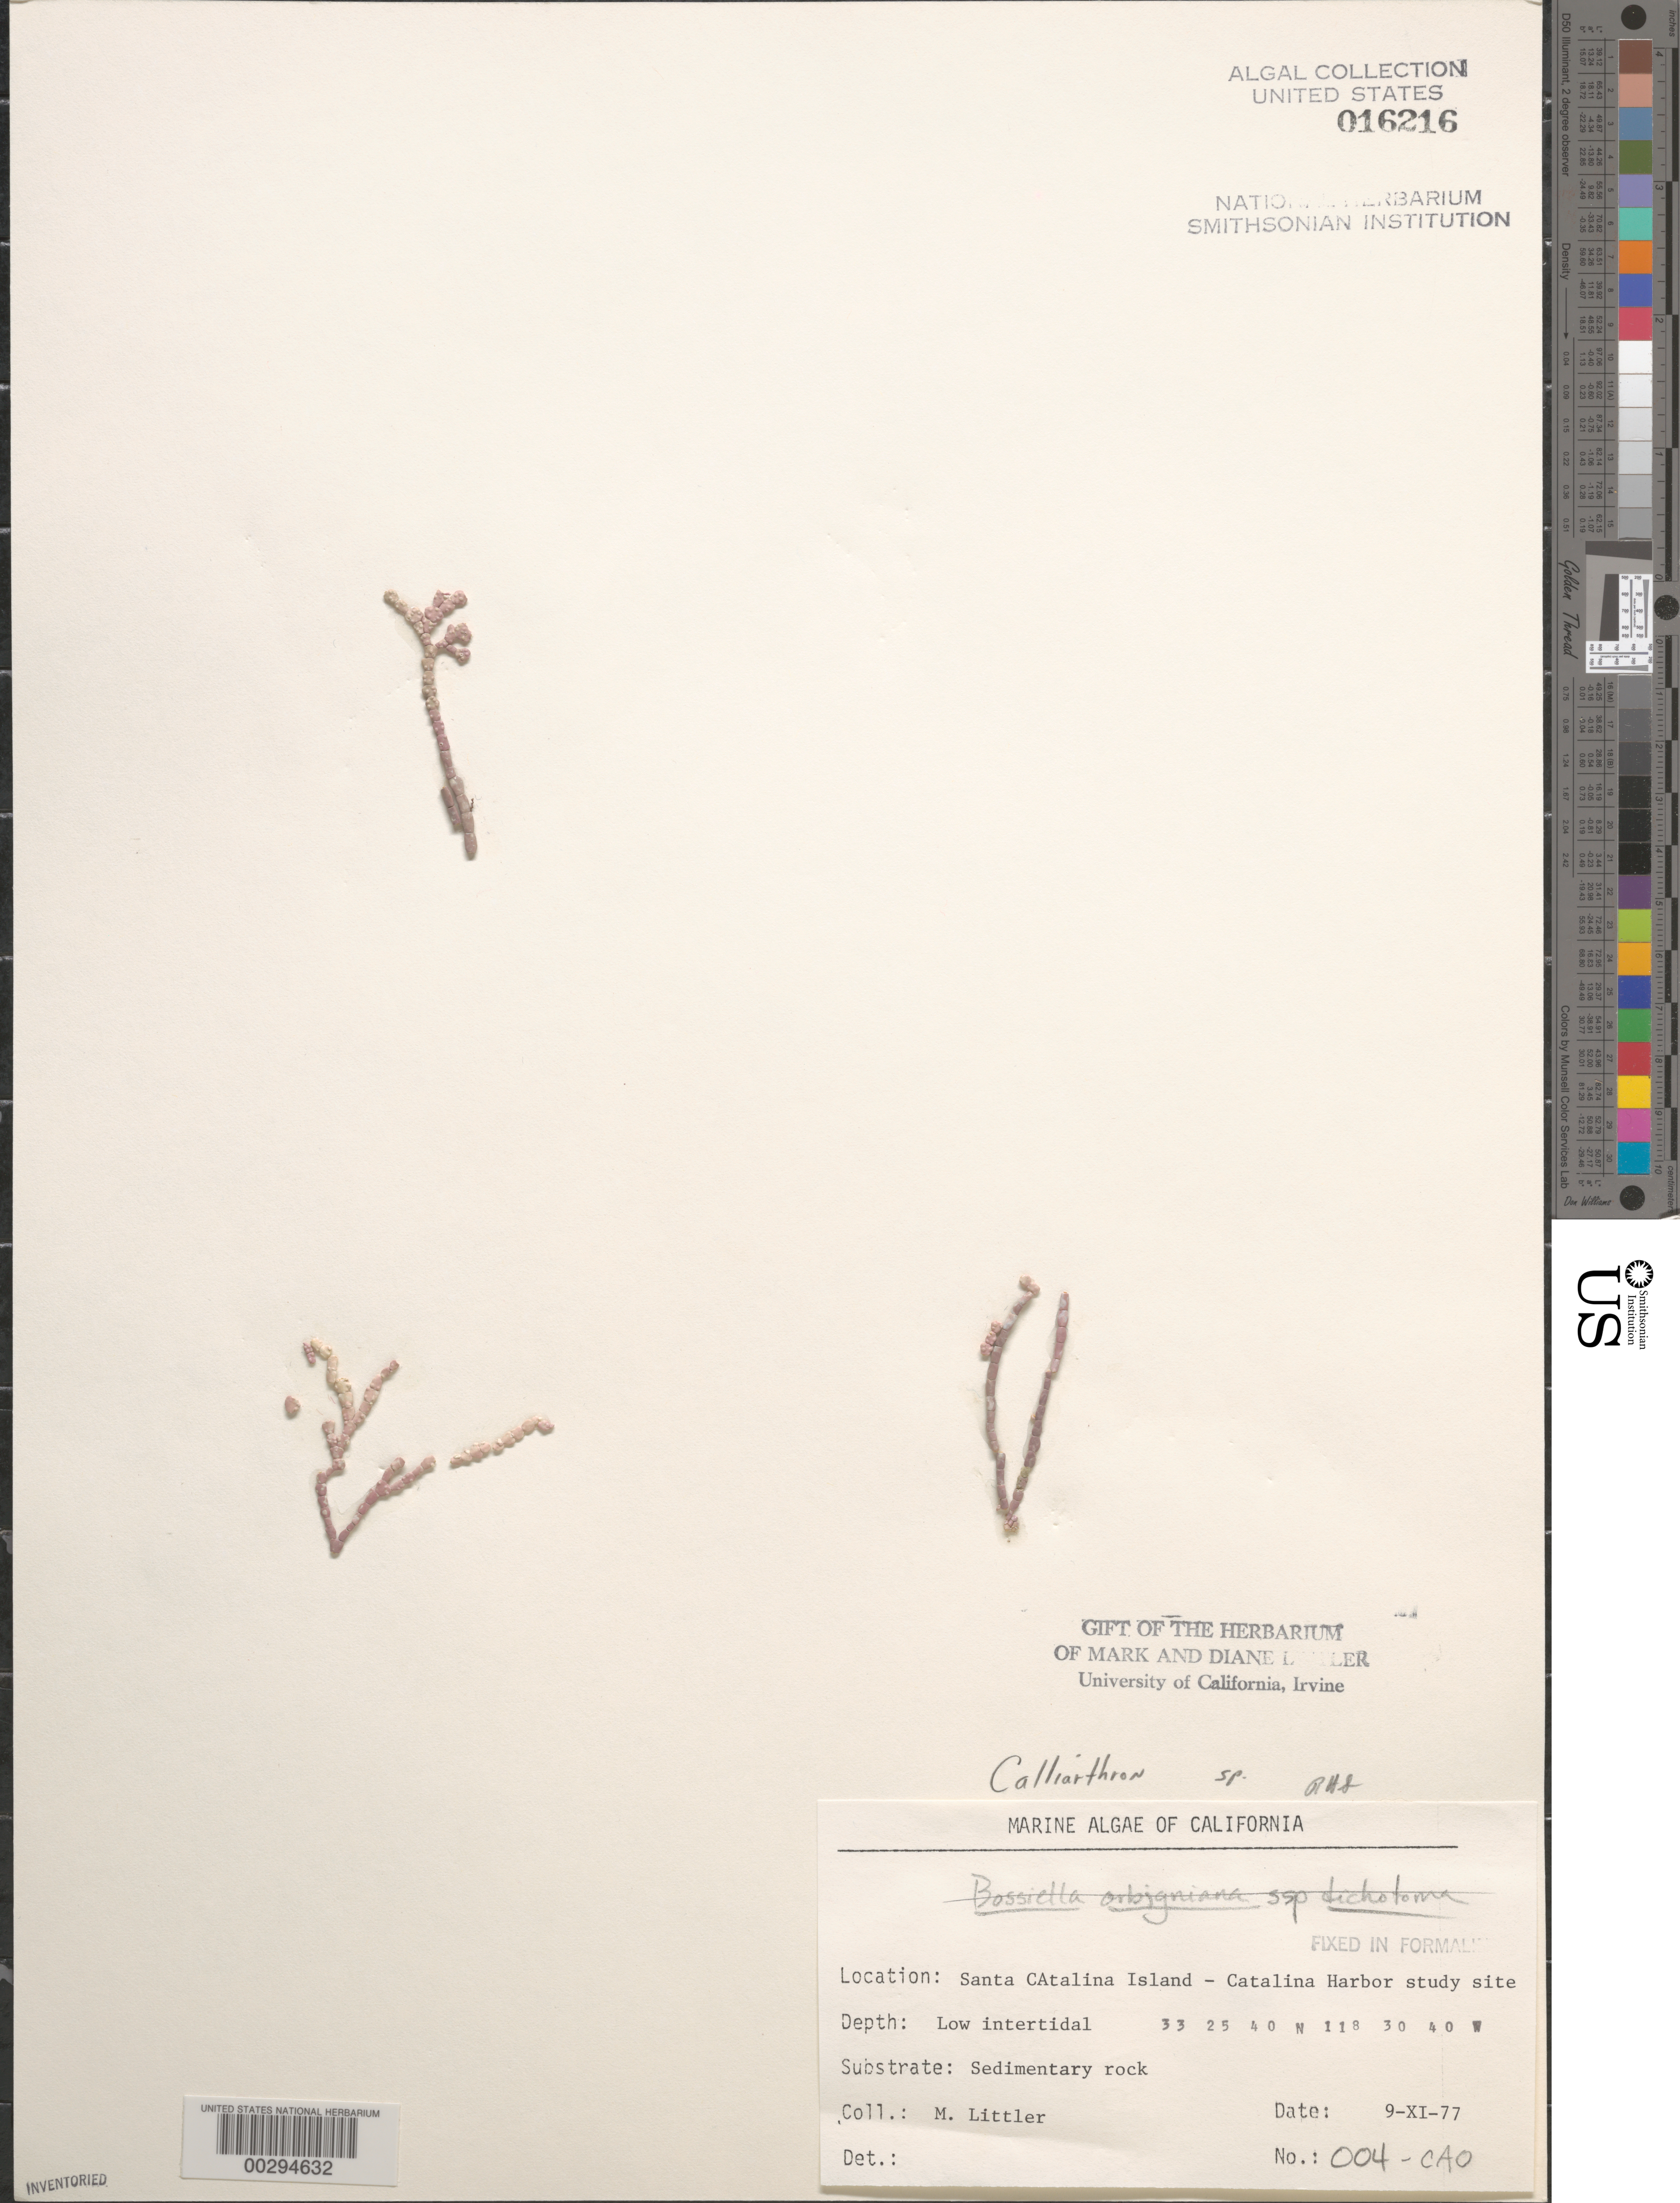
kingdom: Plantae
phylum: Rhodophyta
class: Florideophyceae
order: Corallinales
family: Corallinaceae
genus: Calliarthron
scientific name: Calliarthron sp.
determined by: Sims, Robert H.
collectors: M. M. Littler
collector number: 004-cao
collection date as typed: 09 Nov 1977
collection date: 1977-11-09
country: United States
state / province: California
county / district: Los Angeles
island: Santa Catalina Island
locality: Catalina Harbor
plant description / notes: BLM-SOCALBIGHT Rocky Intertidal Survey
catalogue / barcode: US 16216